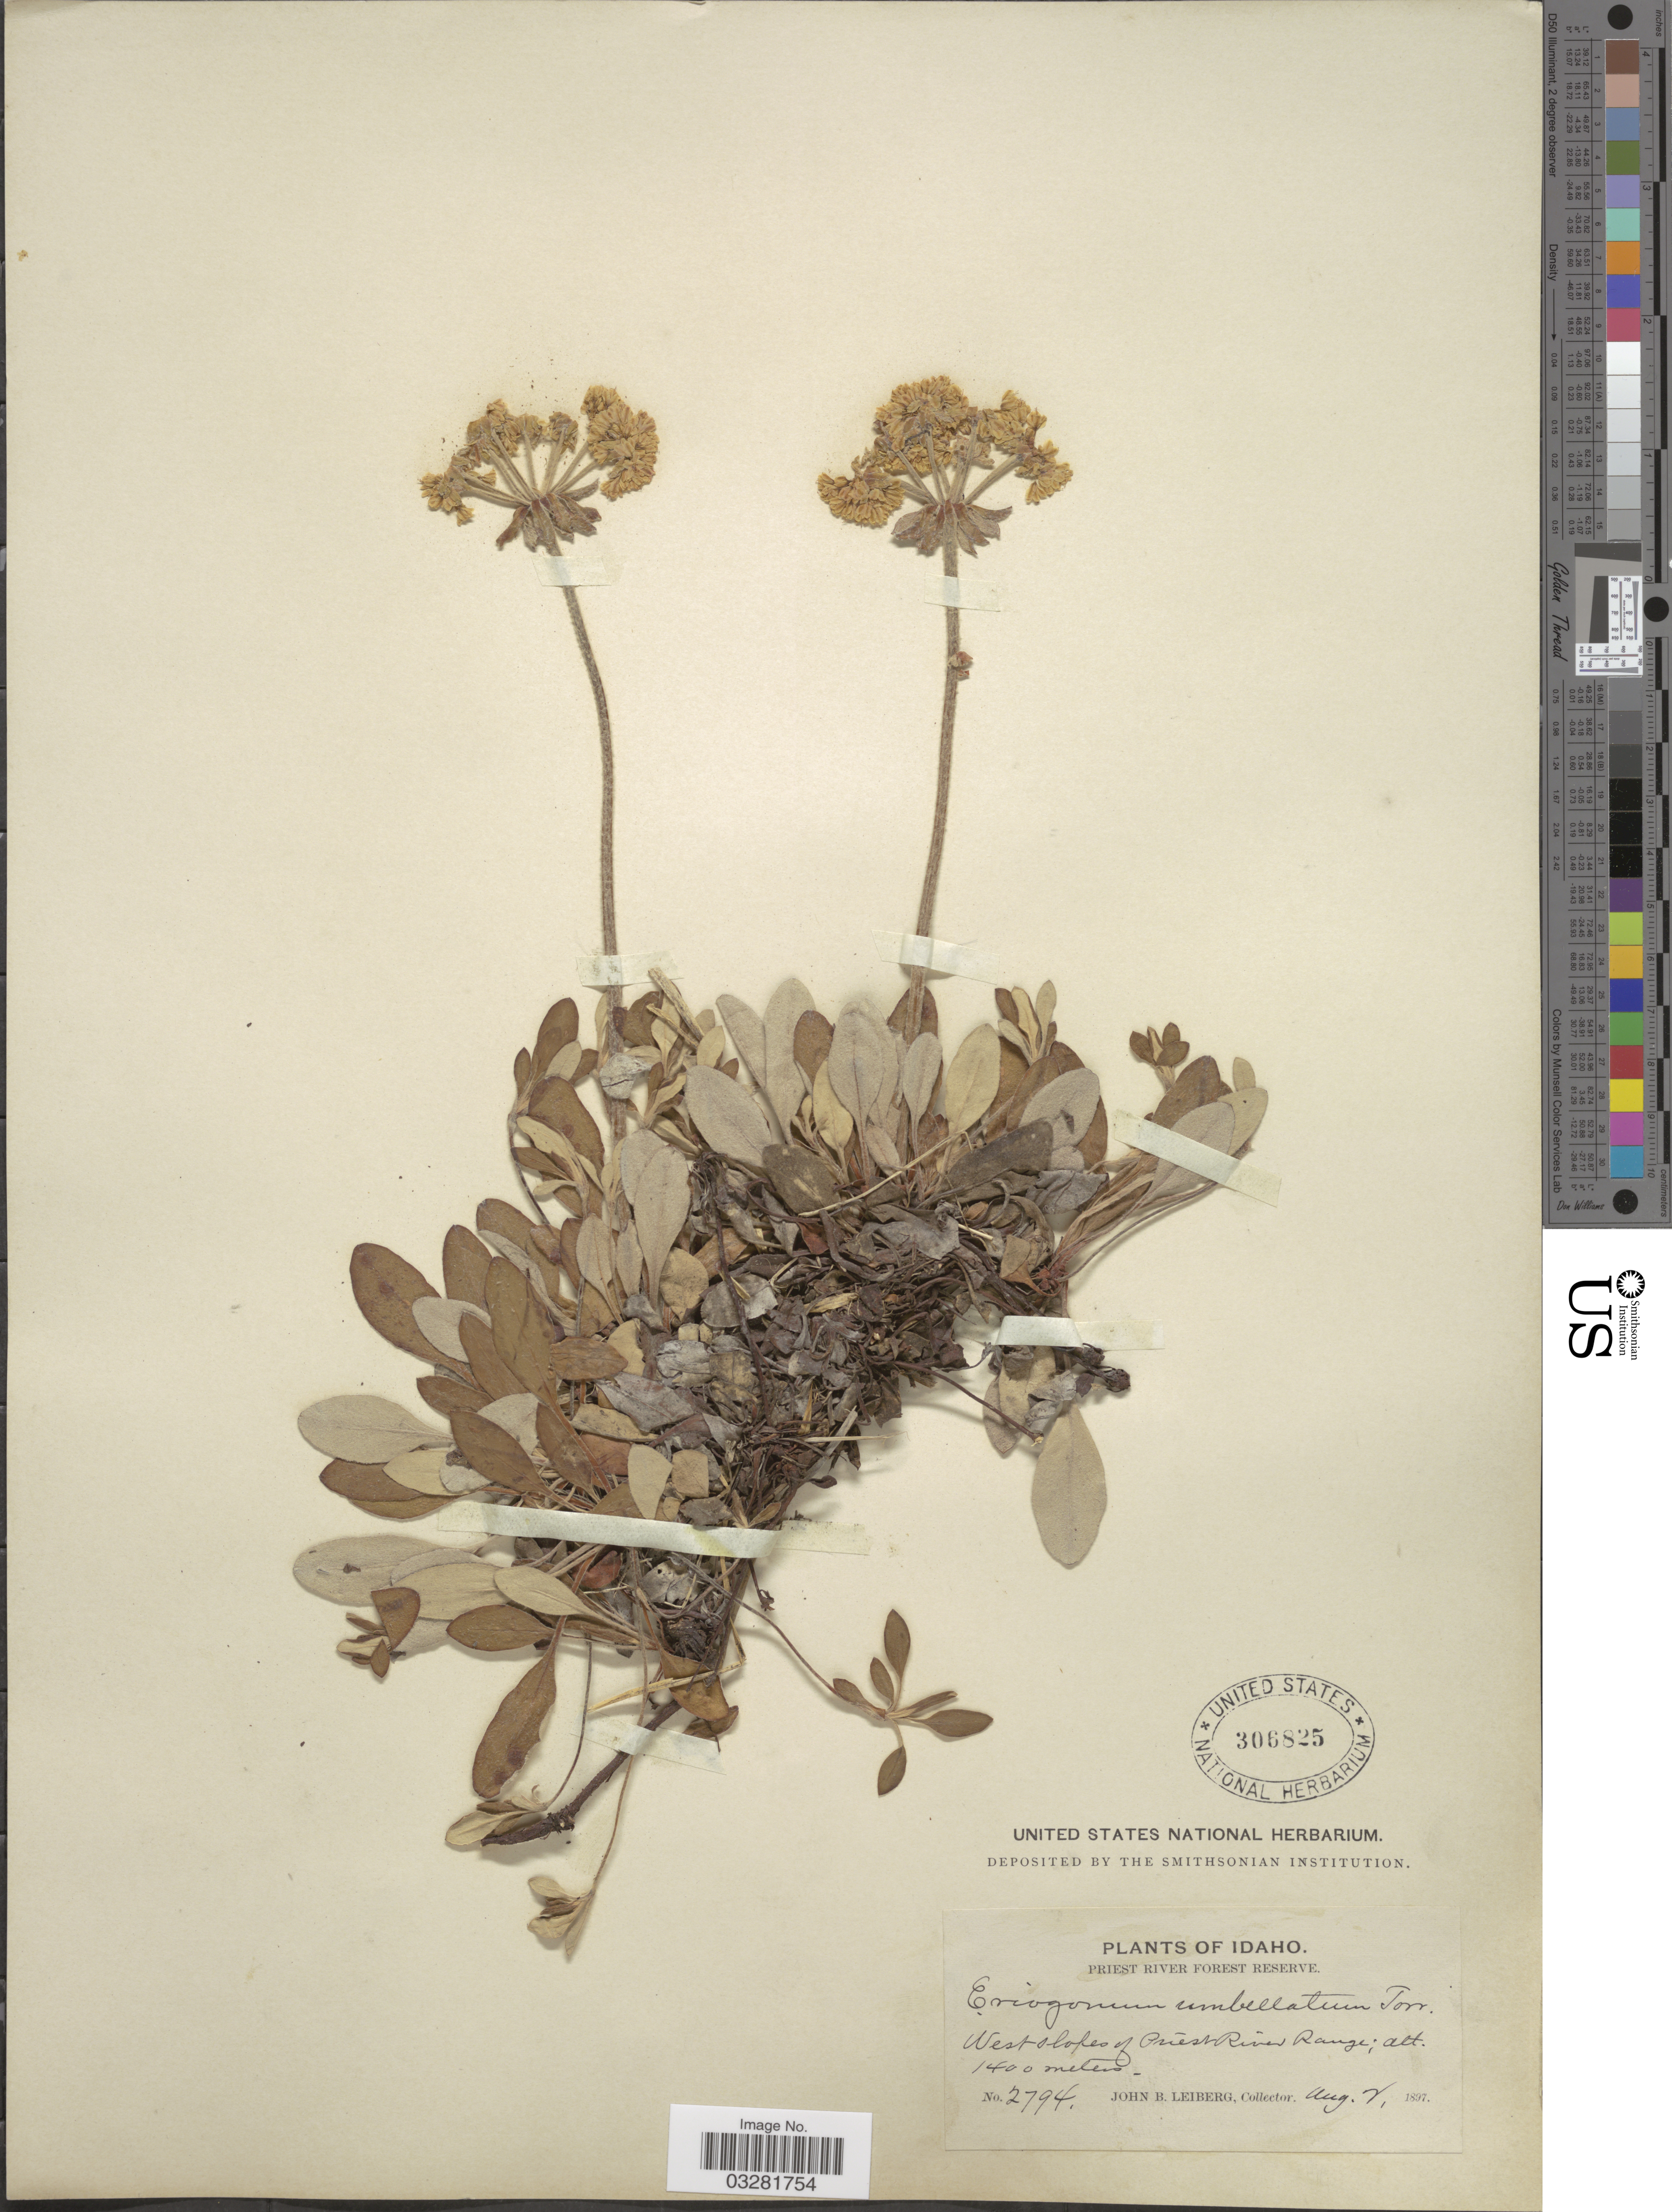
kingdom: Plantae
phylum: Tracheophyta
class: Magnoliopsida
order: Caryophyllales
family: Polygonaceae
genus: Eriogonum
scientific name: Eriogonum umbellatum var. subalpinum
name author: M.E. Jones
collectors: J. B. Leiberg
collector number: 2794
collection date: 1897-08-02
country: United States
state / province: Idaho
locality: Priest River Forest Reserve. West slopes of Priest River Range.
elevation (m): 1400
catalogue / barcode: US 306825